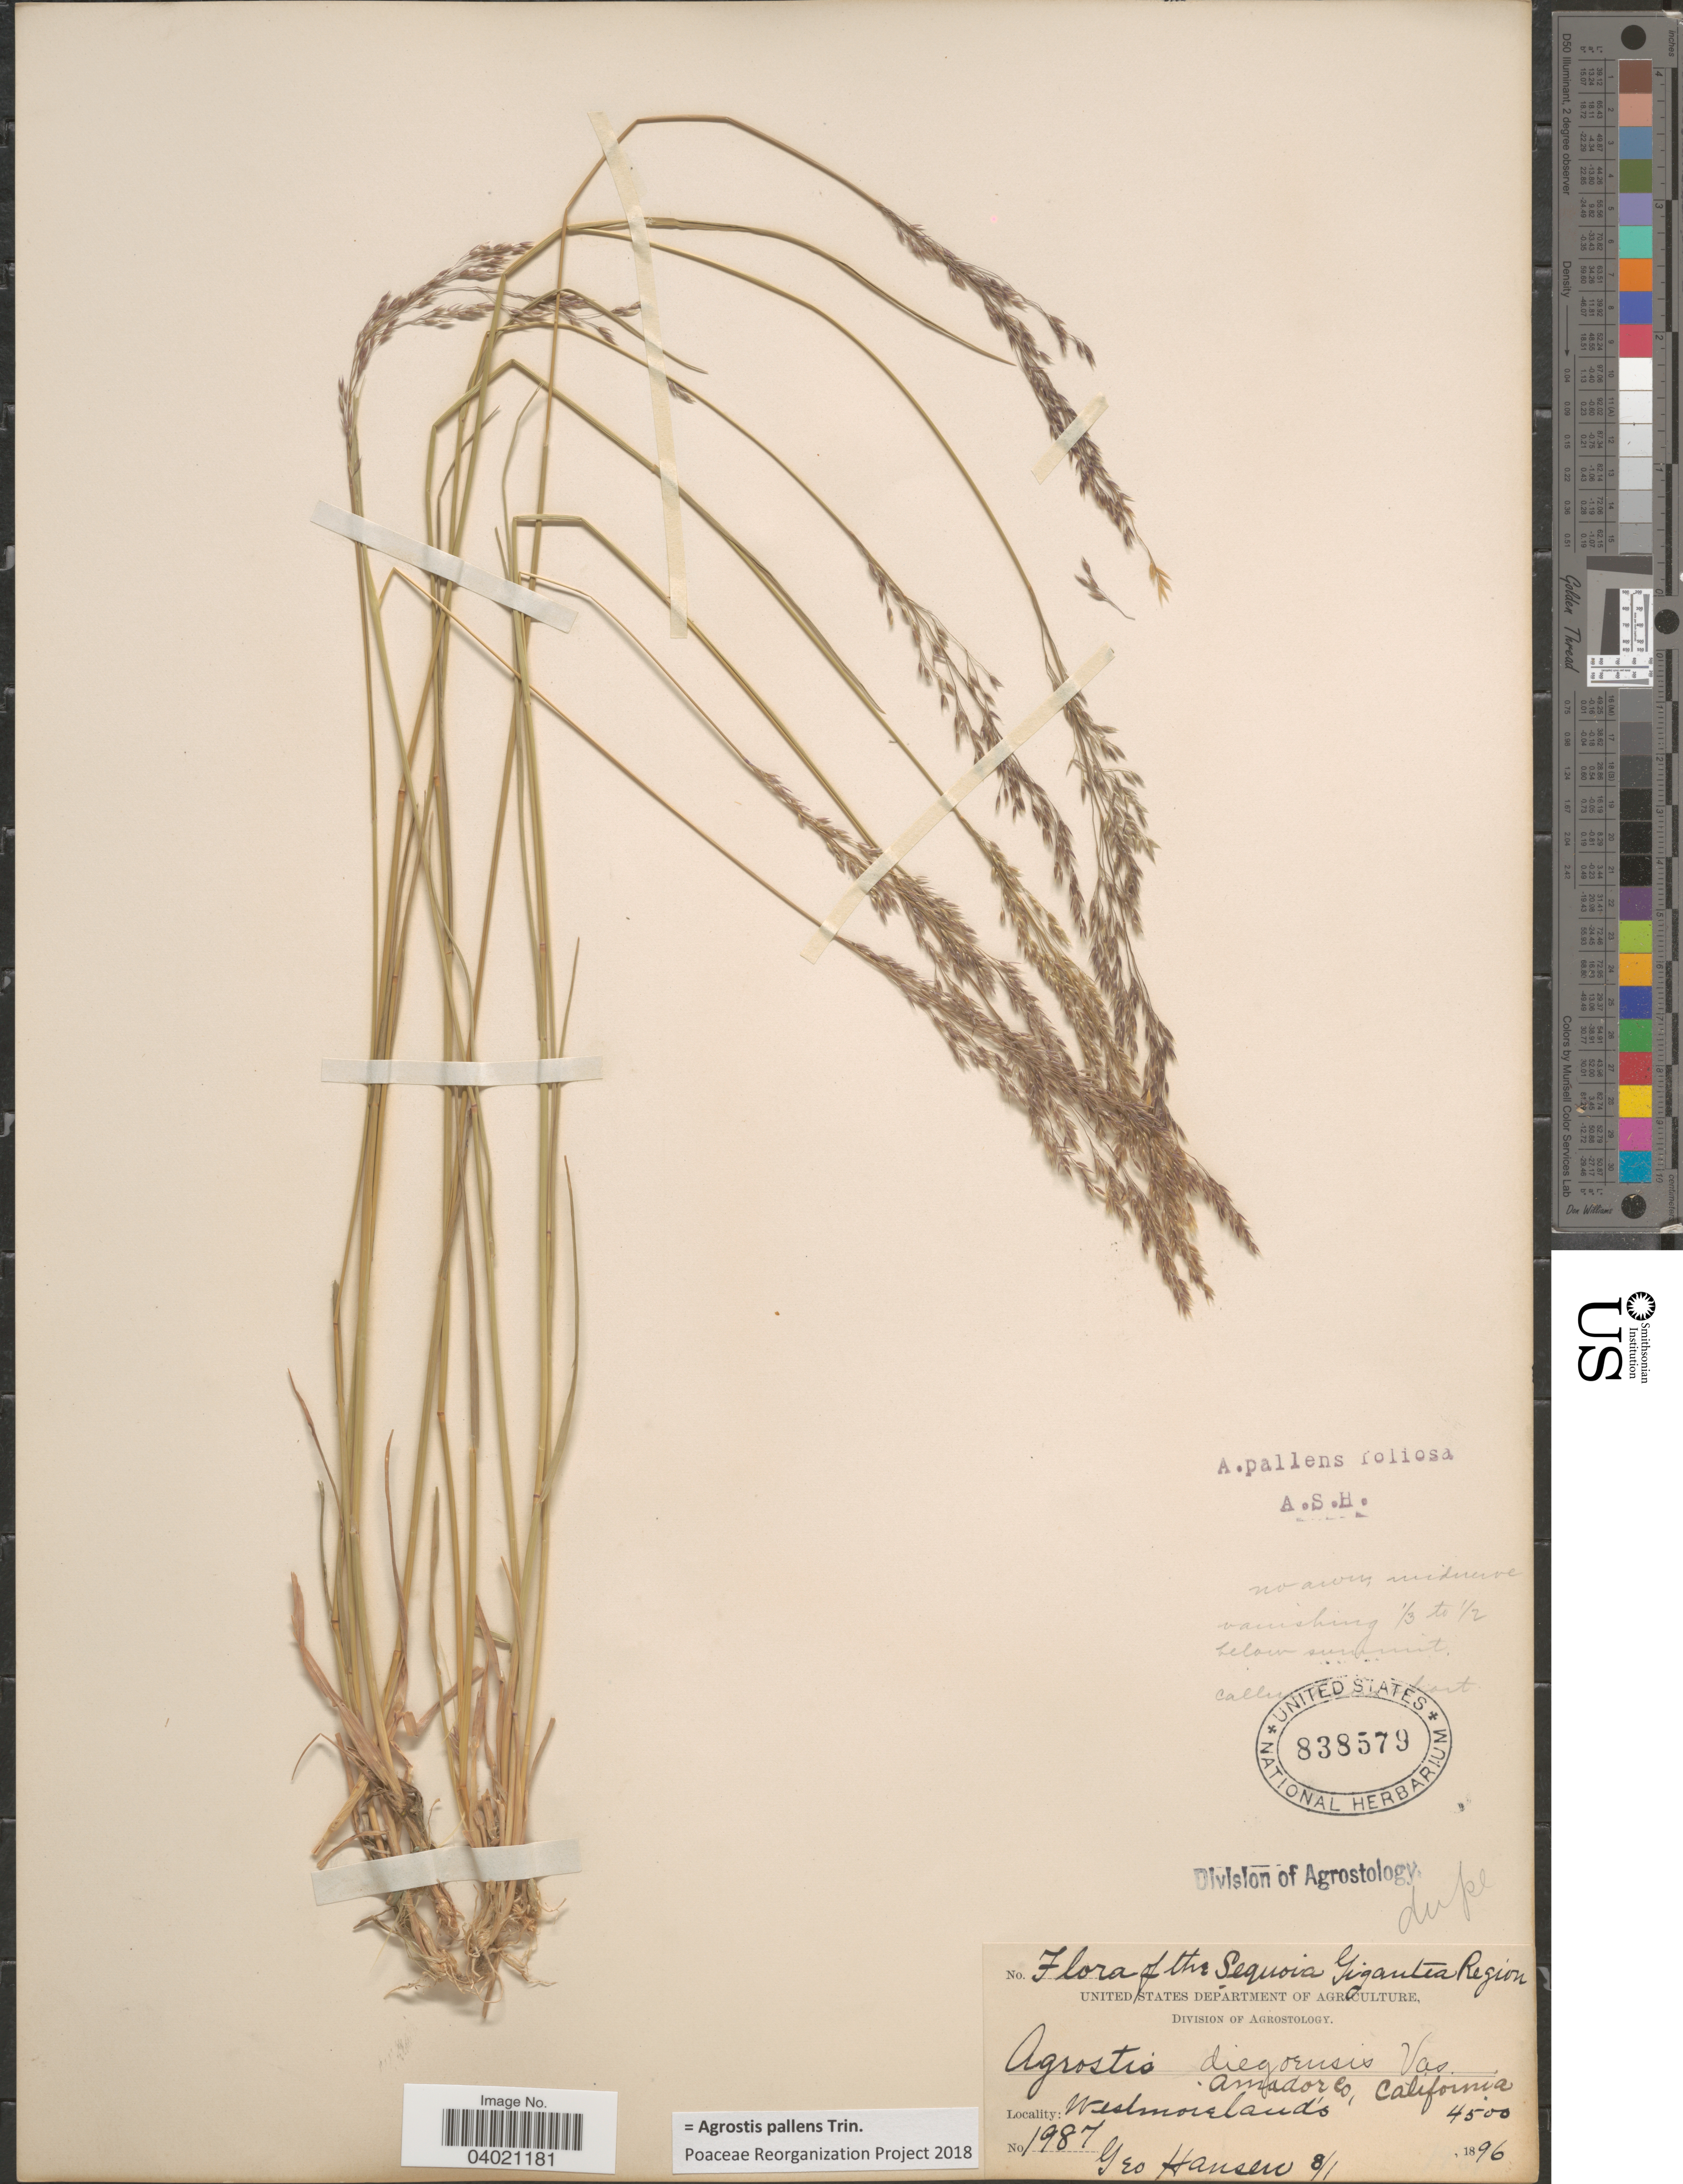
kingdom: Plantae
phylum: Tracheophyta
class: Liliopsida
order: Poales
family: Poaceae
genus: Agrostis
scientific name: Agrostis pallens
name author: Trin.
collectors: G. Hansen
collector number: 1987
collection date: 1896-08-01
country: United States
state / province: California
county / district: Amador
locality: The Sequoia Gigantea Region. Amador Co. Westmoreland's.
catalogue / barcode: US 838579